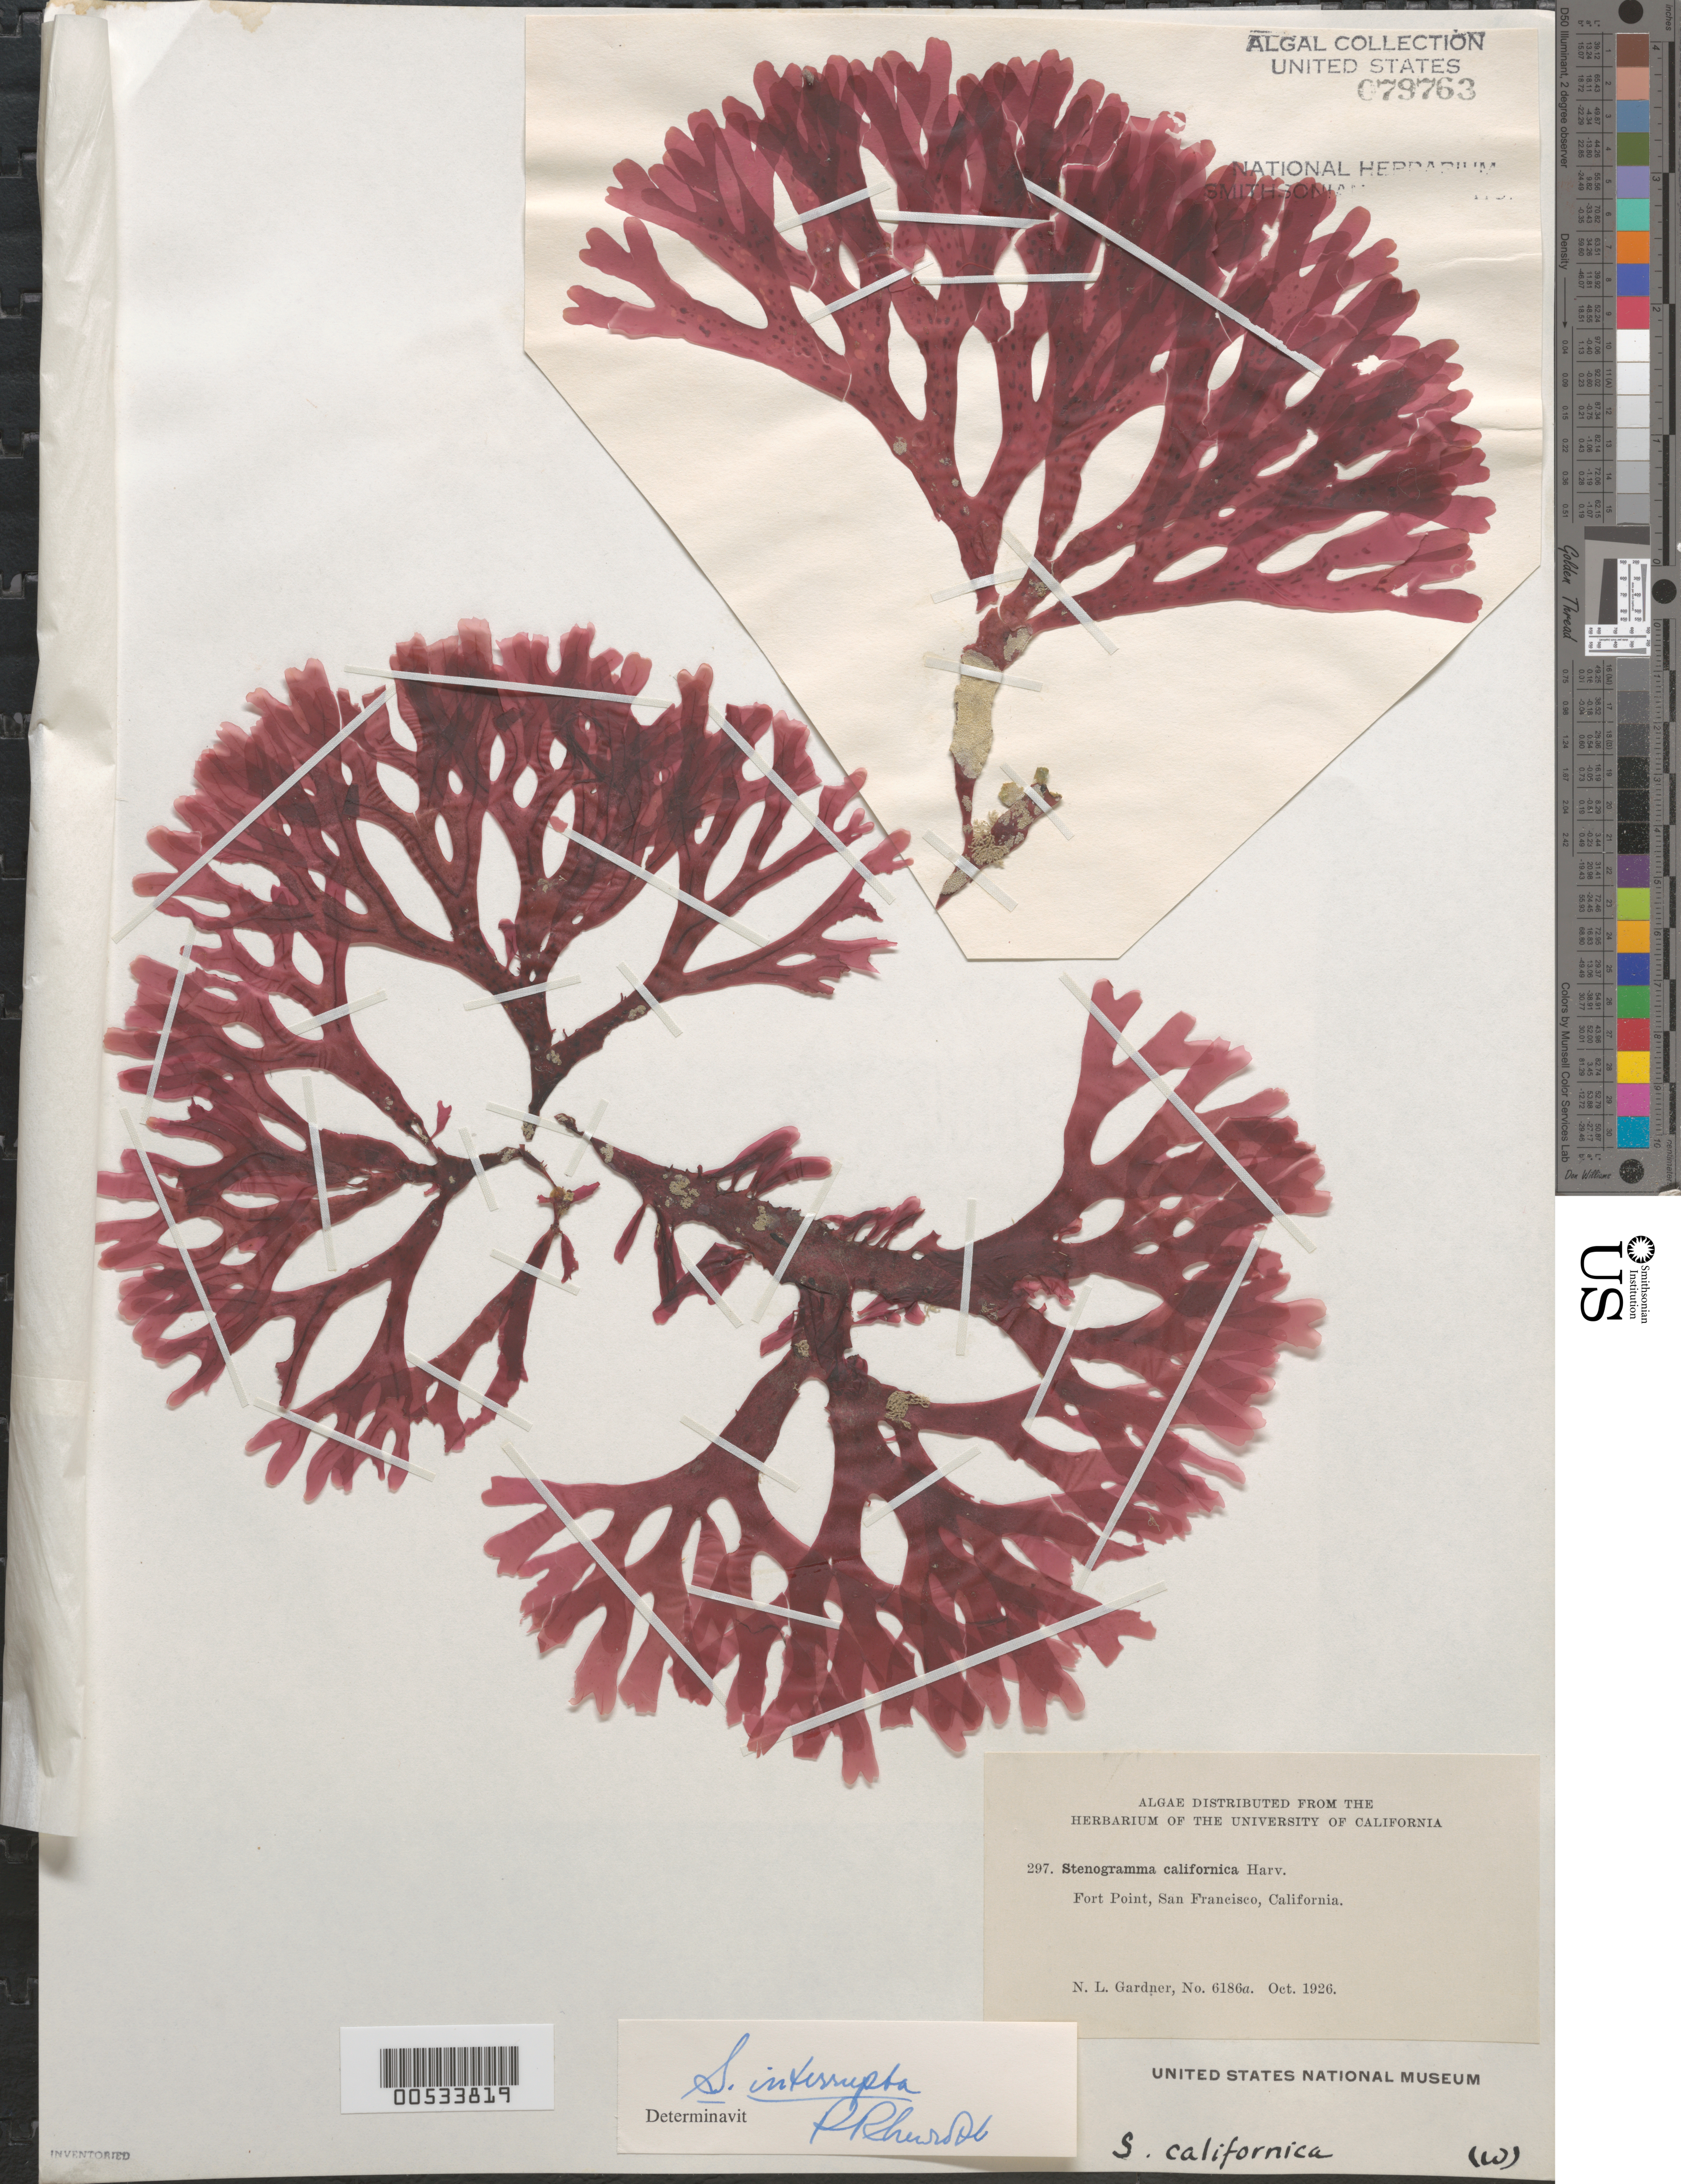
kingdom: Plantae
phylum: Rhodophyta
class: Florideophyceae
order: Gigartinales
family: Phyllophoraceae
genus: Stenogramma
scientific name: Stenogramma interruptum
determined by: Newroth, P. R.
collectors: N. Gardner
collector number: NLG 6186a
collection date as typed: Oct 1926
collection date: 1926-10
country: United States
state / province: California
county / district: San Francisco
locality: San Francisco, Fort Point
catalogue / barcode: US 79763